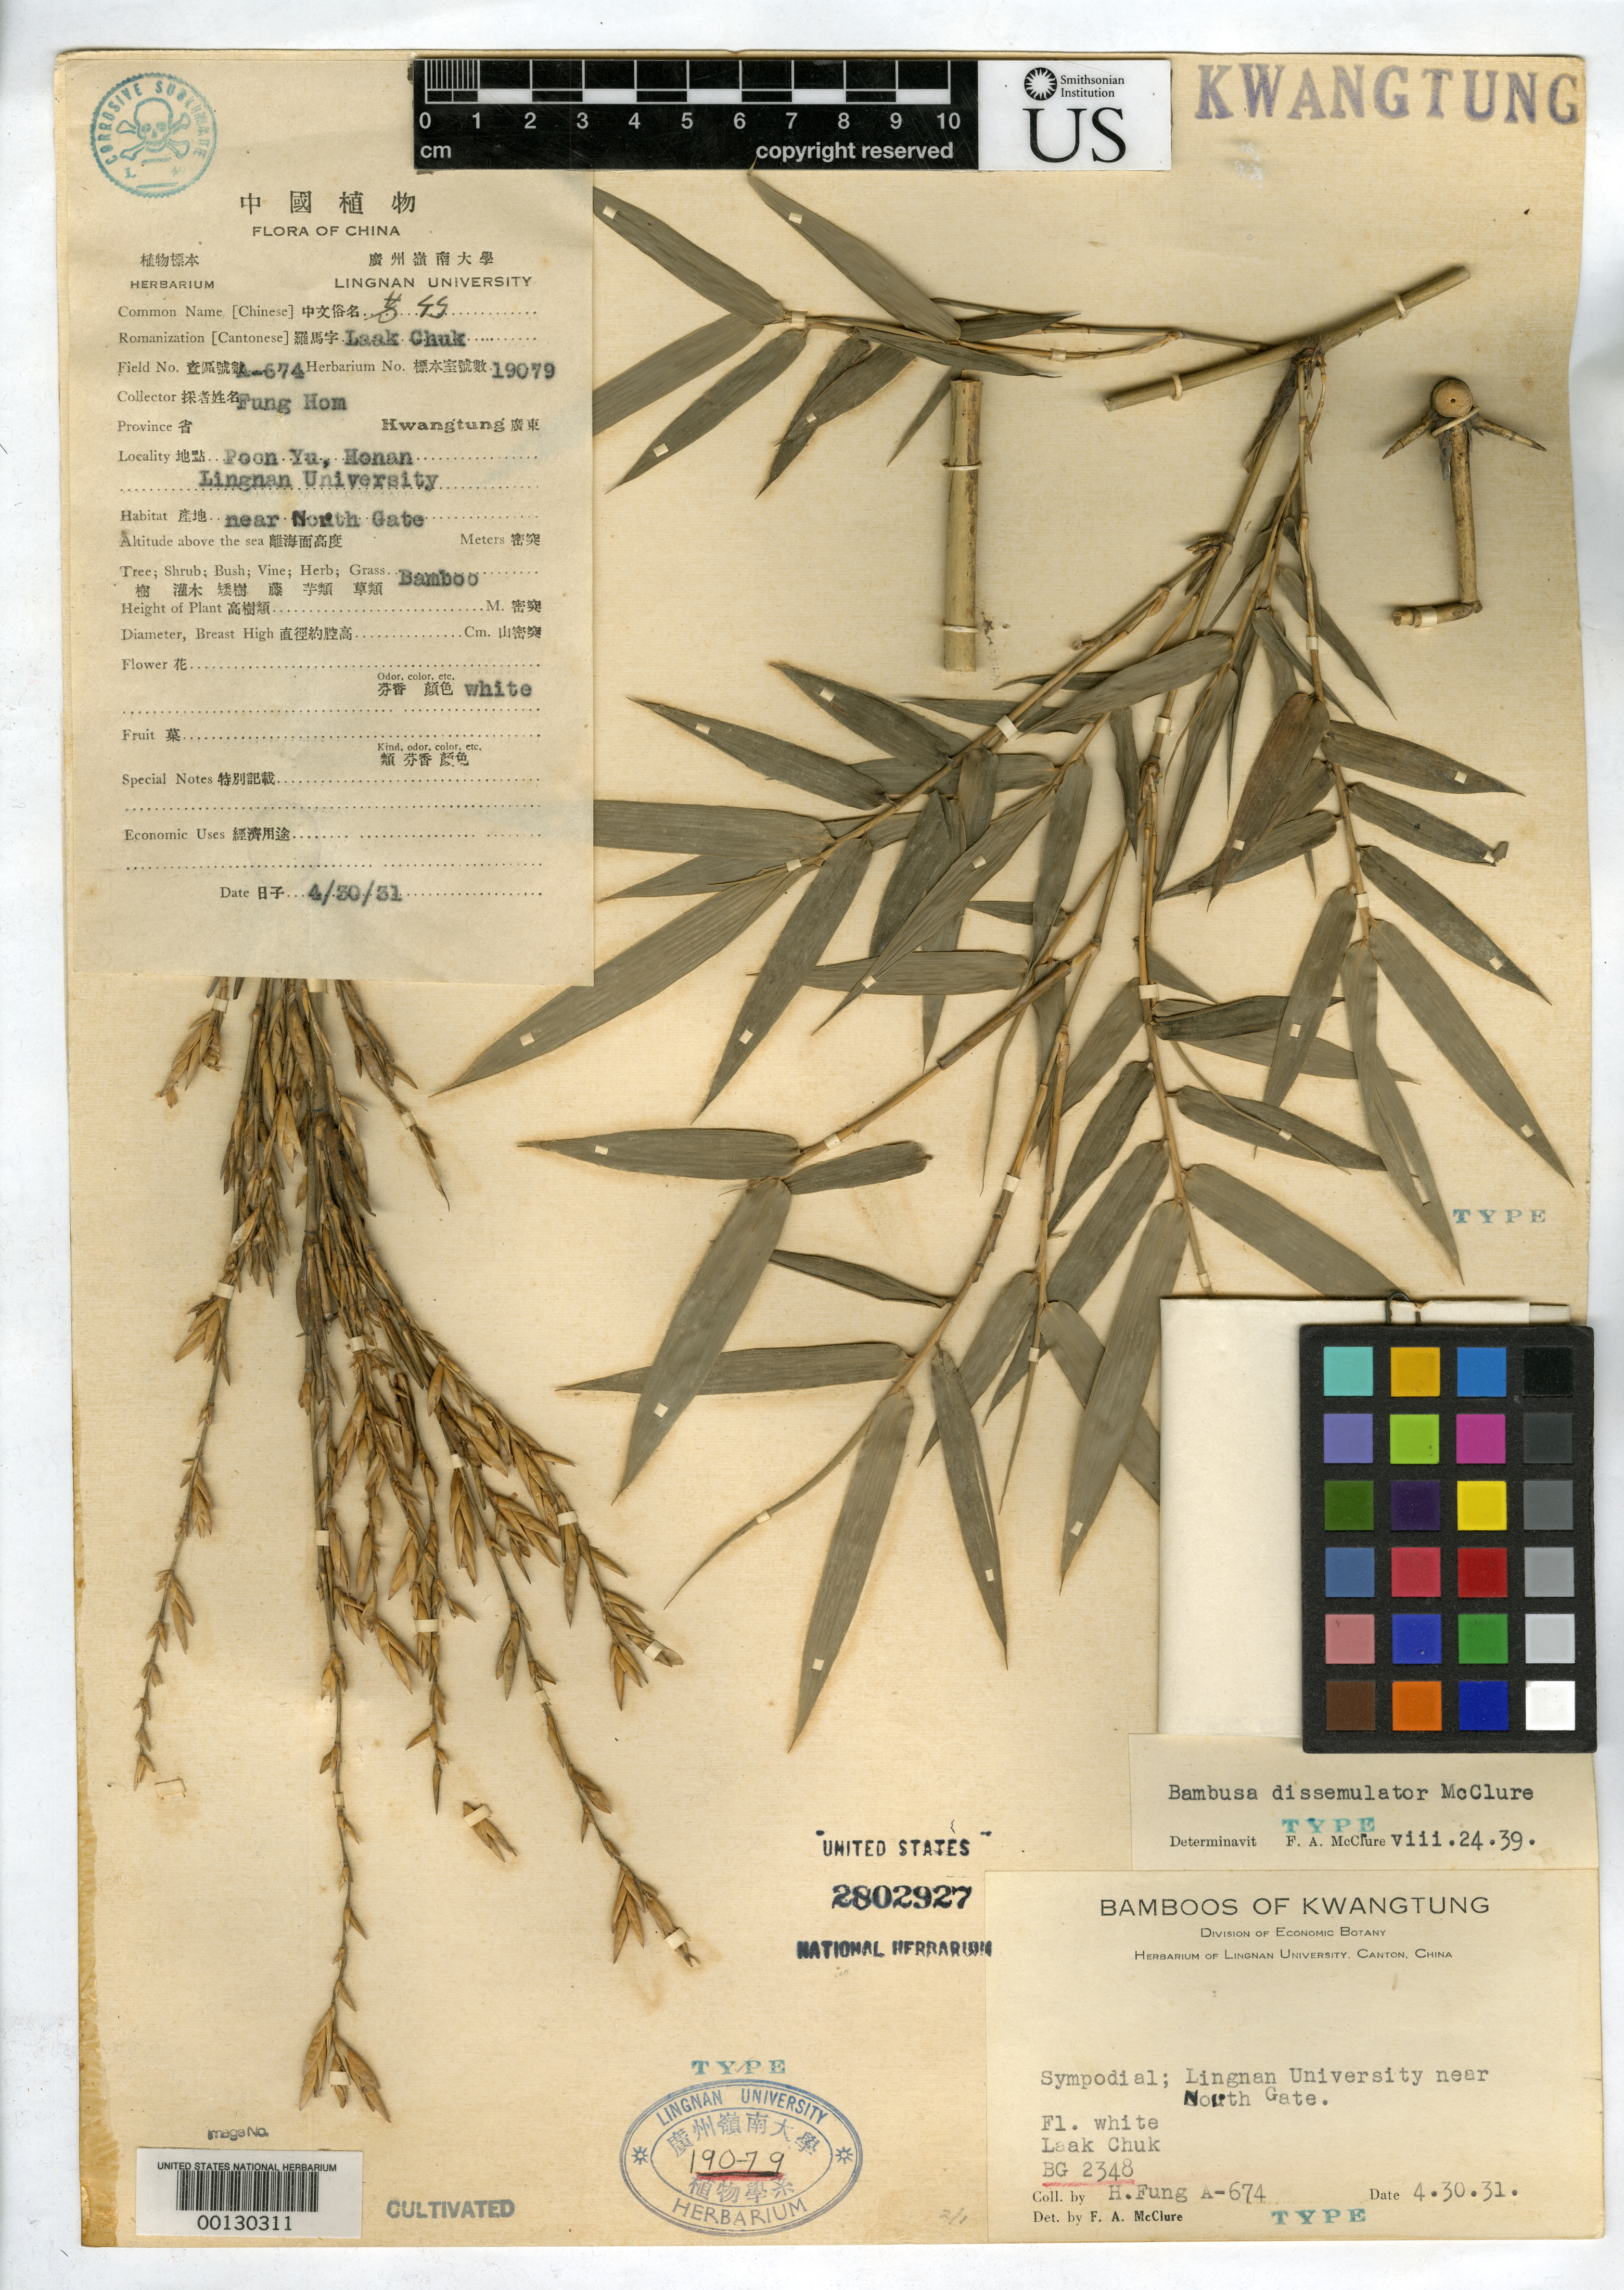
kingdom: Plantae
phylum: Tracheophyta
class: Liliopsida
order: Poales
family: Poaceae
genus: Bambusa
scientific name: Bambusa dissimulator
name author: McClure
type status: Holotype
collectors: H. L. Fung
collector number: A 674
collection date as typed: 30 Apr 1931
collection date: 1931-04-30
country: China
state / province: Guangdong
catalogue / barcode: US 2802927